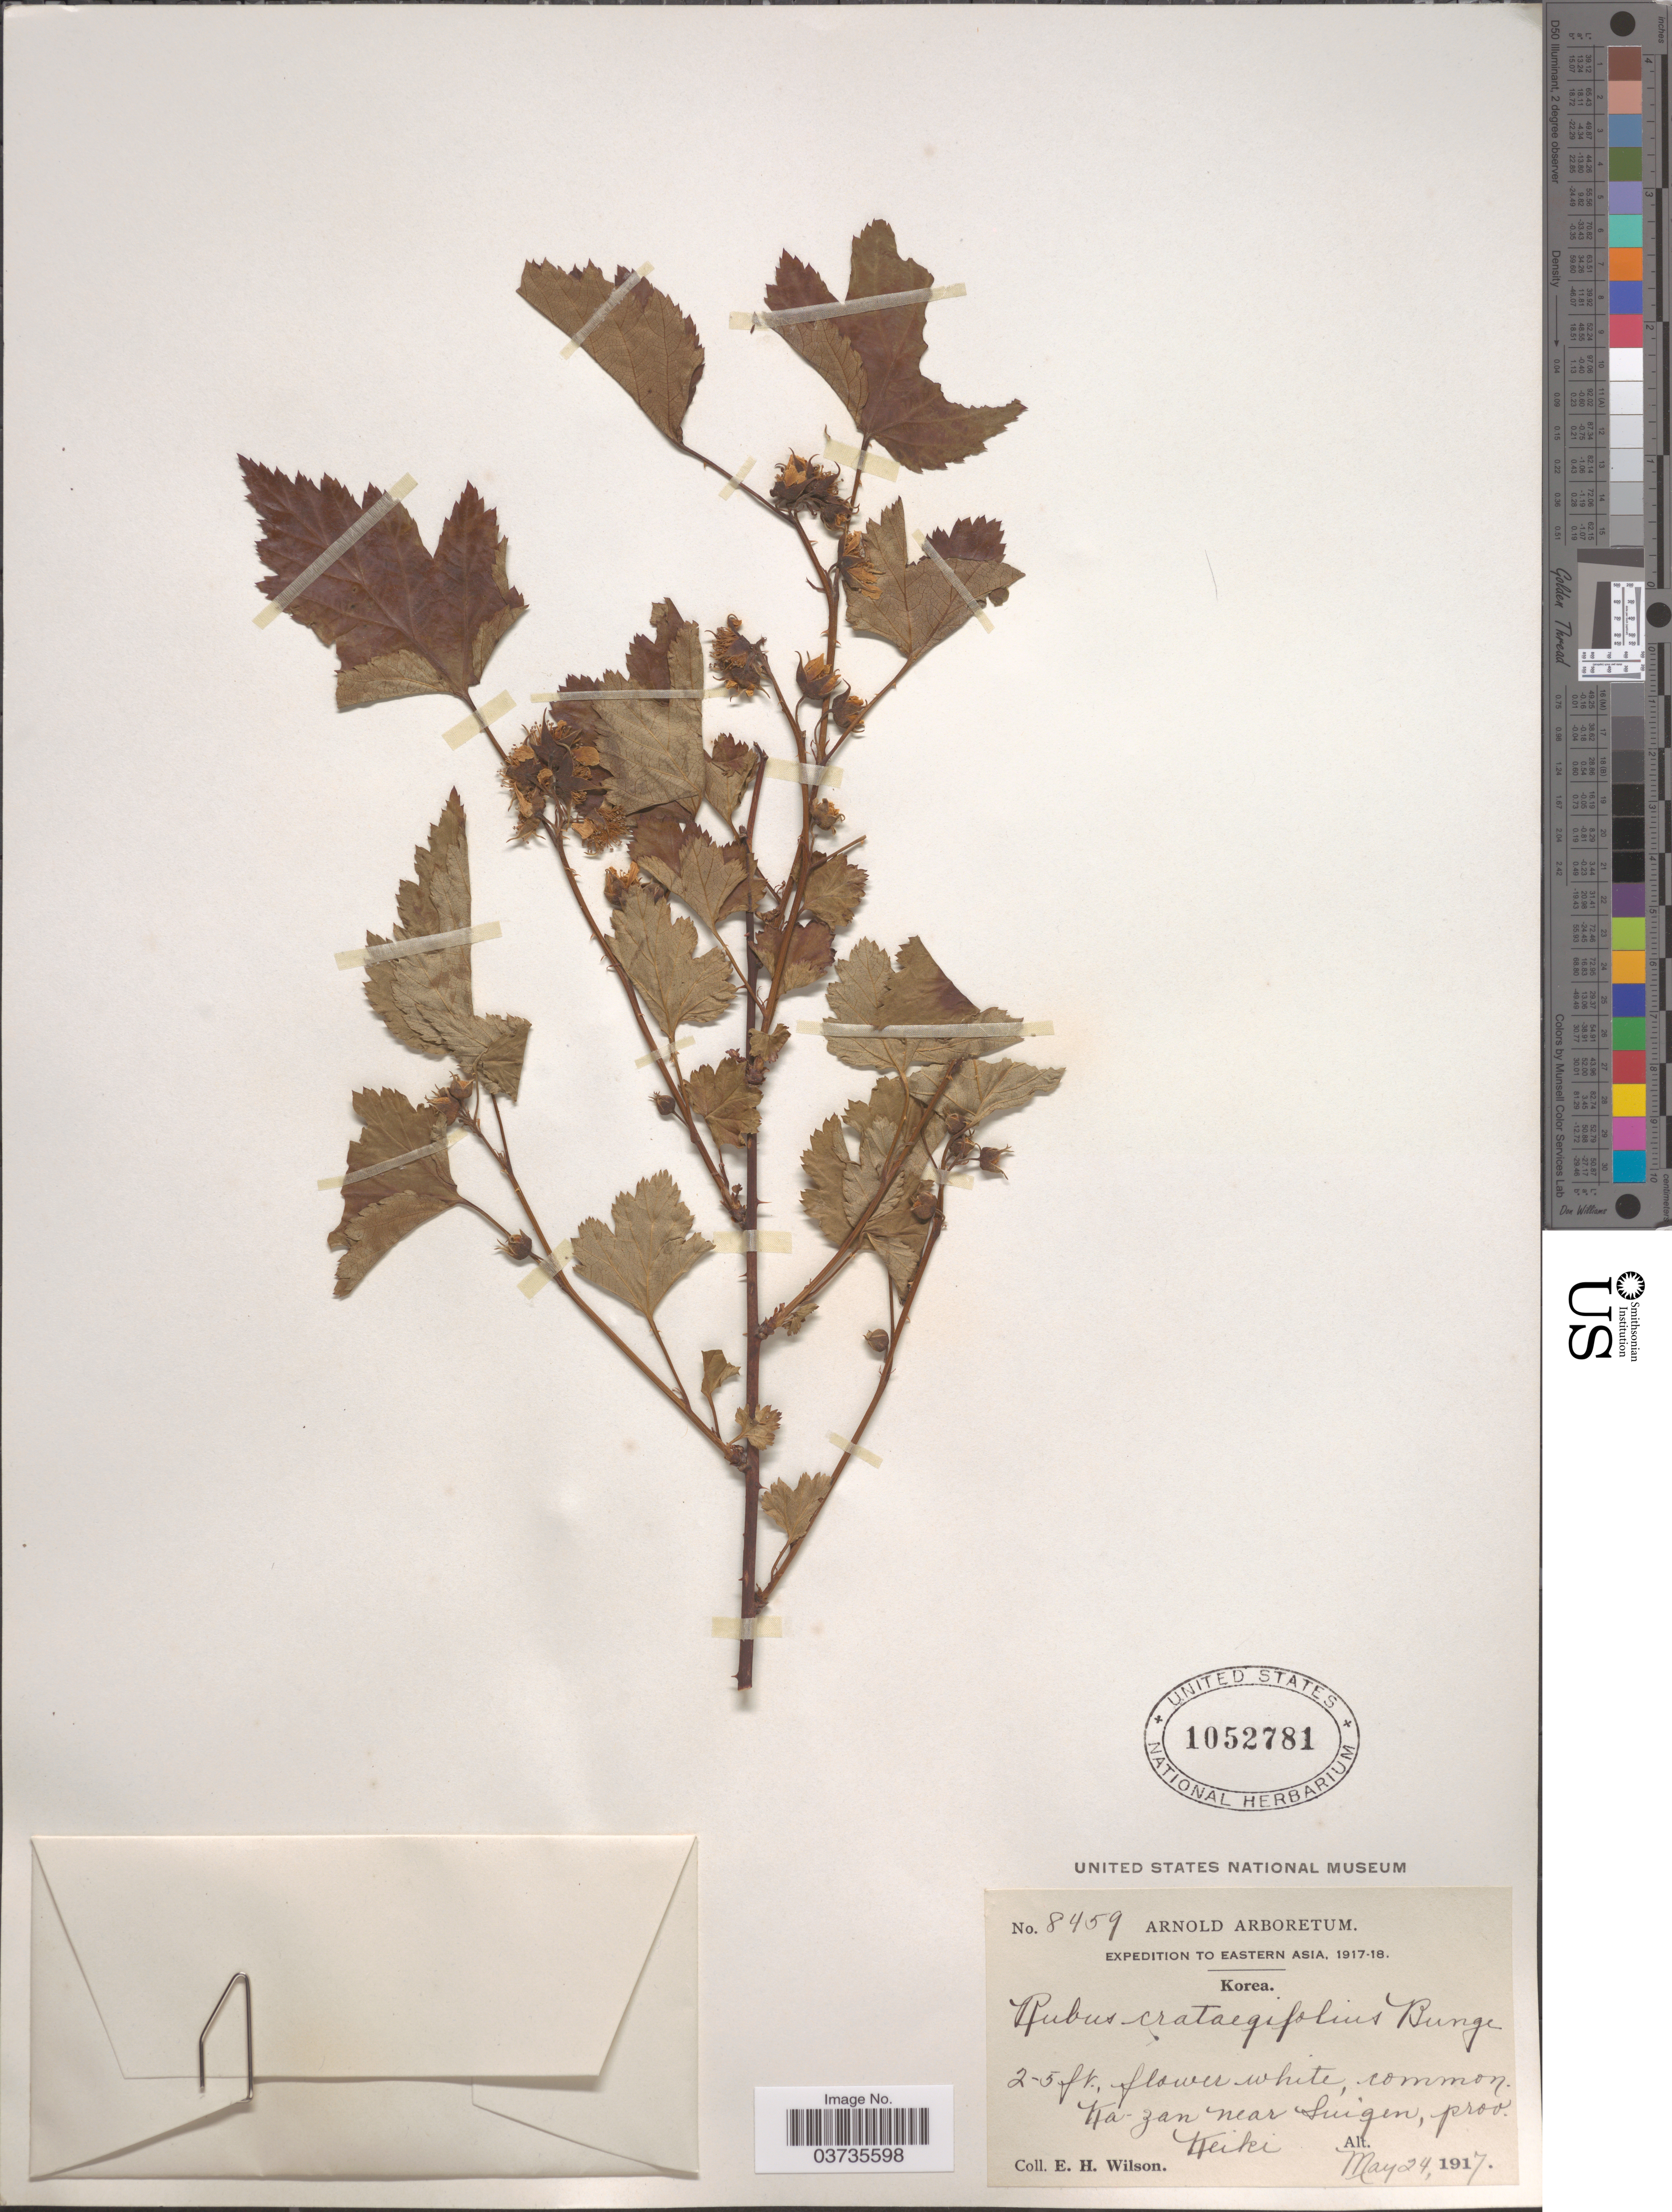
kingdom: Plantae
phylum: Tracheophyta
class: Magnoliopsida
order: Rosales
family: Rosaceae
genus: Rubus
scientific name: Rubus crataegifolius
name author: Bunge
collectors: E. Wilson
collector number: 8459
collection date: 1917-05-24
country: South Korea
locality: Eastern Asia. Ka-zan near Suigen, prov. Keiki.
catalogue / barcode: US 1052781